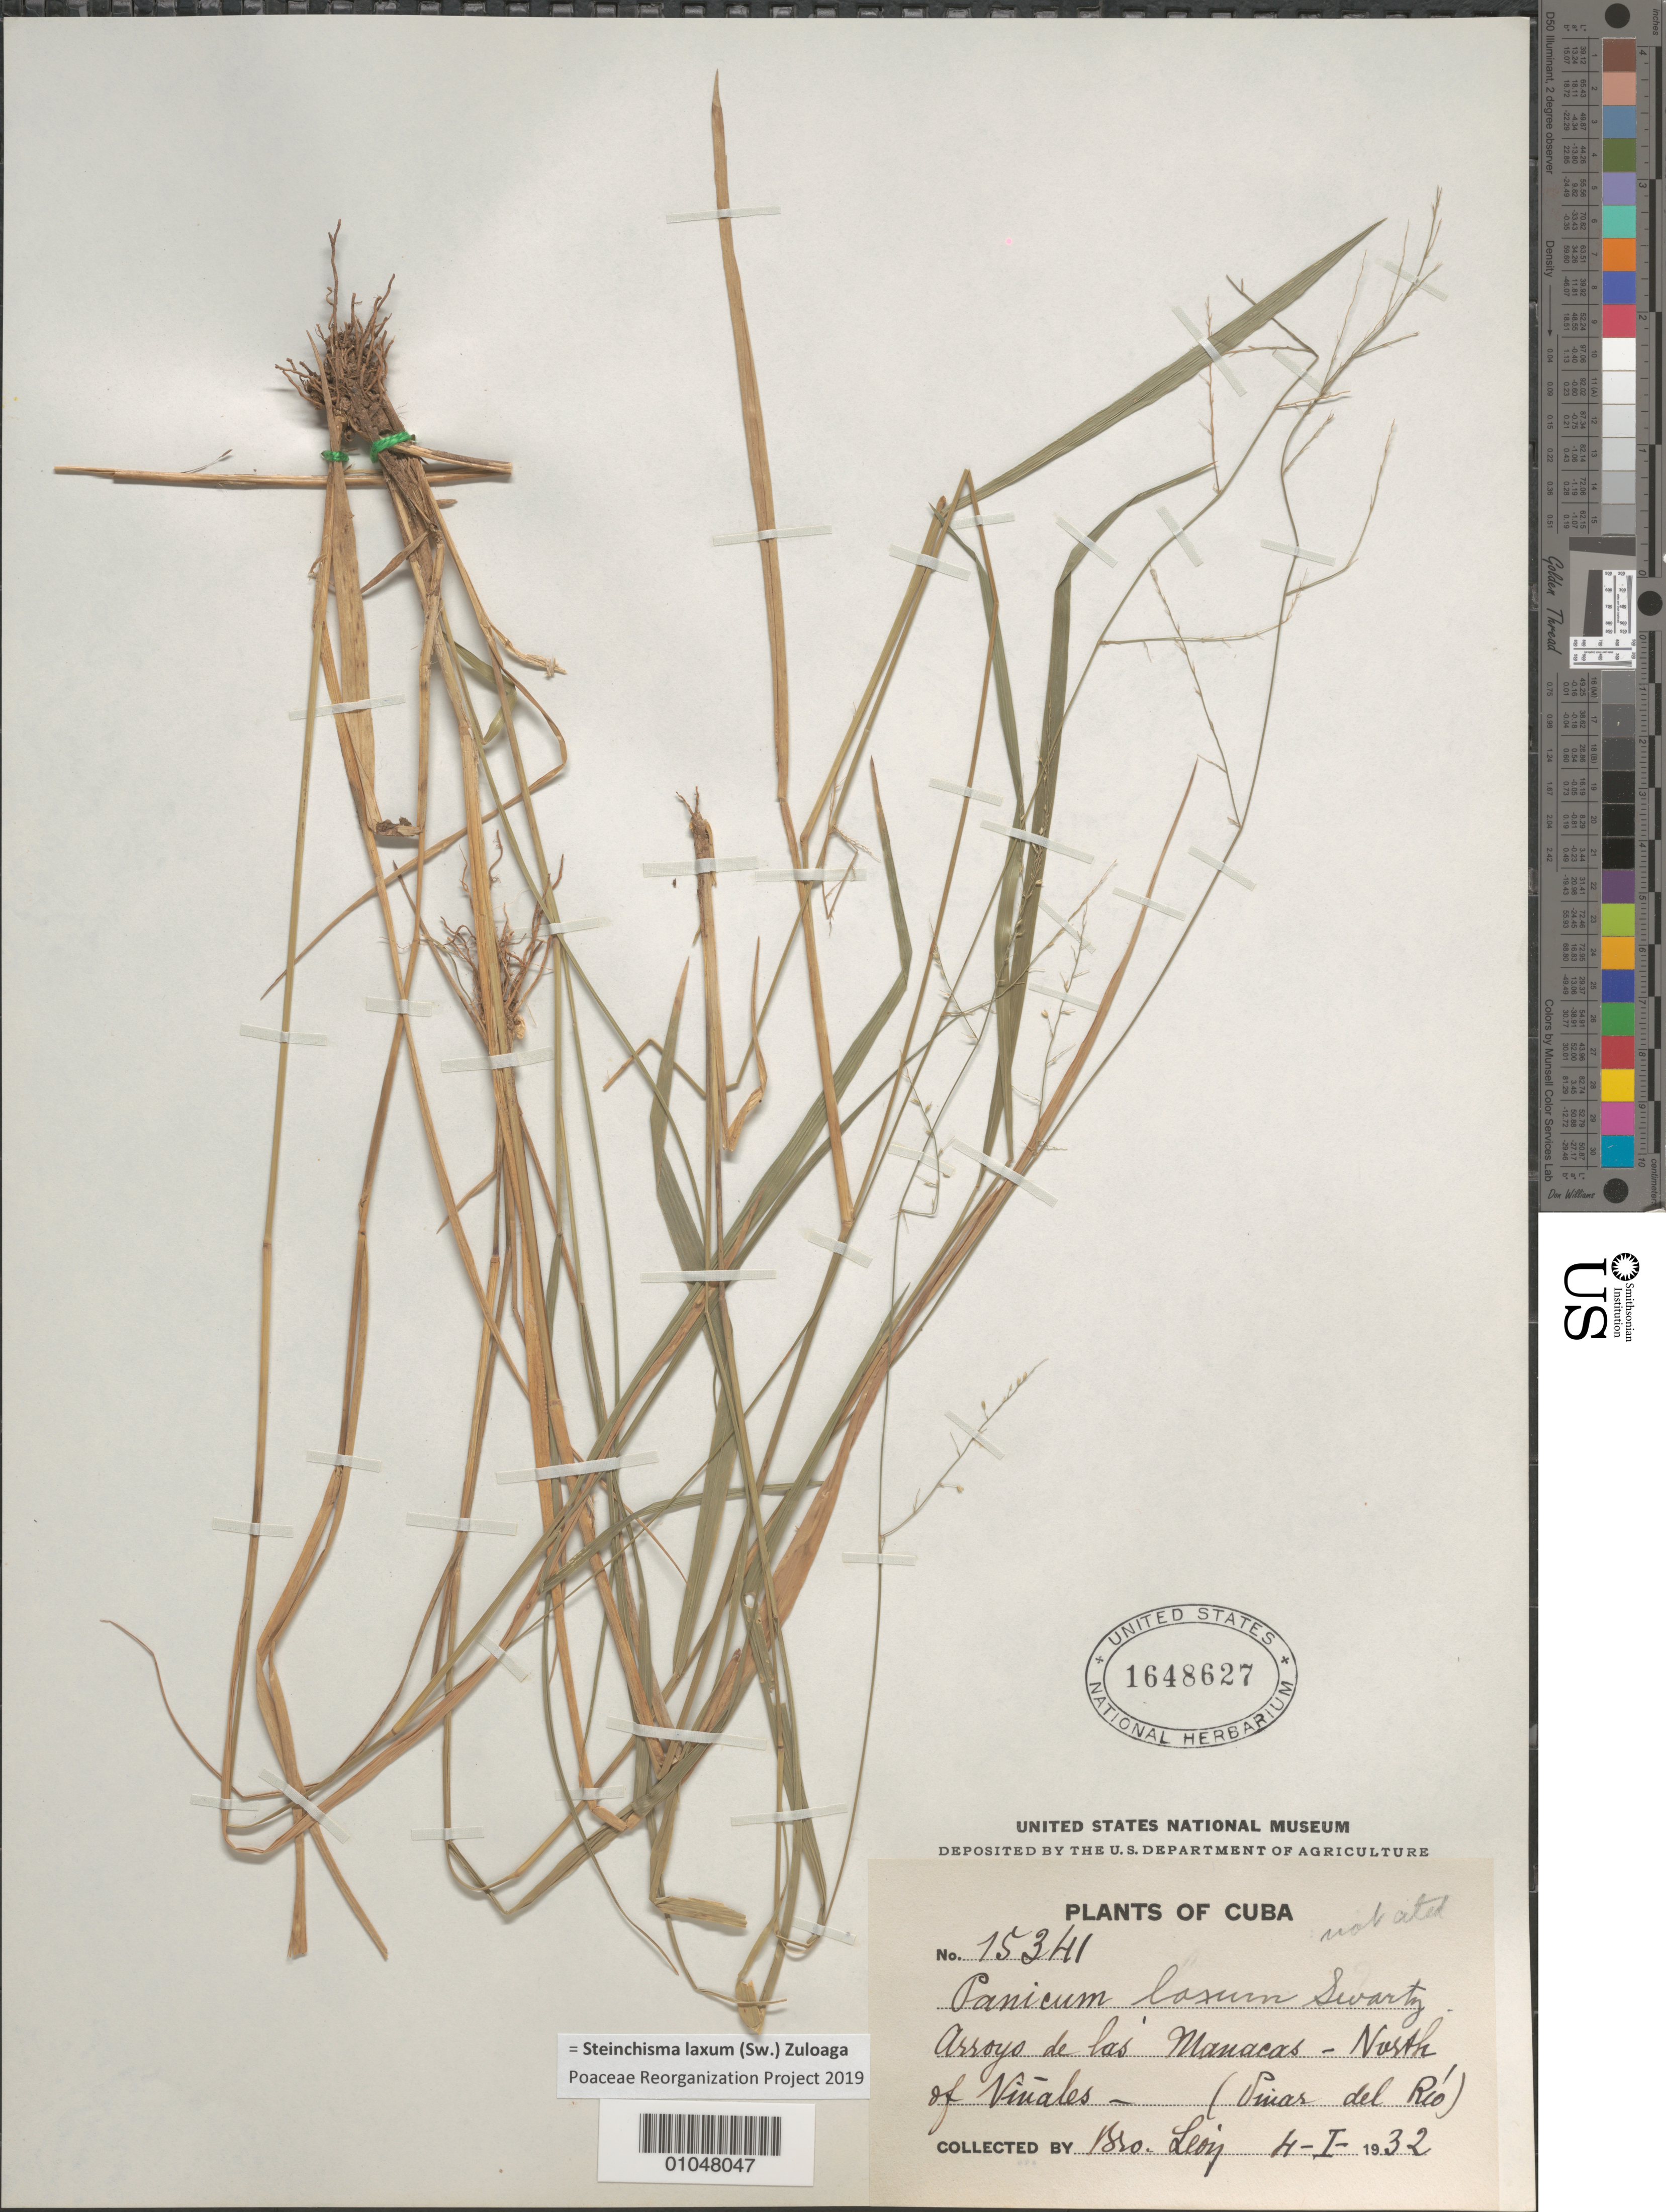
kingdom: Plantae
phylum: Tracheophyta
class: Liliopsida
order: Poales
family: Poaceae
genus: Panicum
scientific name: Panicum laxum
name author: Sw.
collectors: Bro. León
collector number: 15341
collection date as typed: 04 Jan 1932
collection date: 1932-01-04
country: Cuba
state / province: Pinar del Rio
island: Cuba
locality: Arroyo de las Manacas - N of Ninales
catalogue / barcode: US 1648627